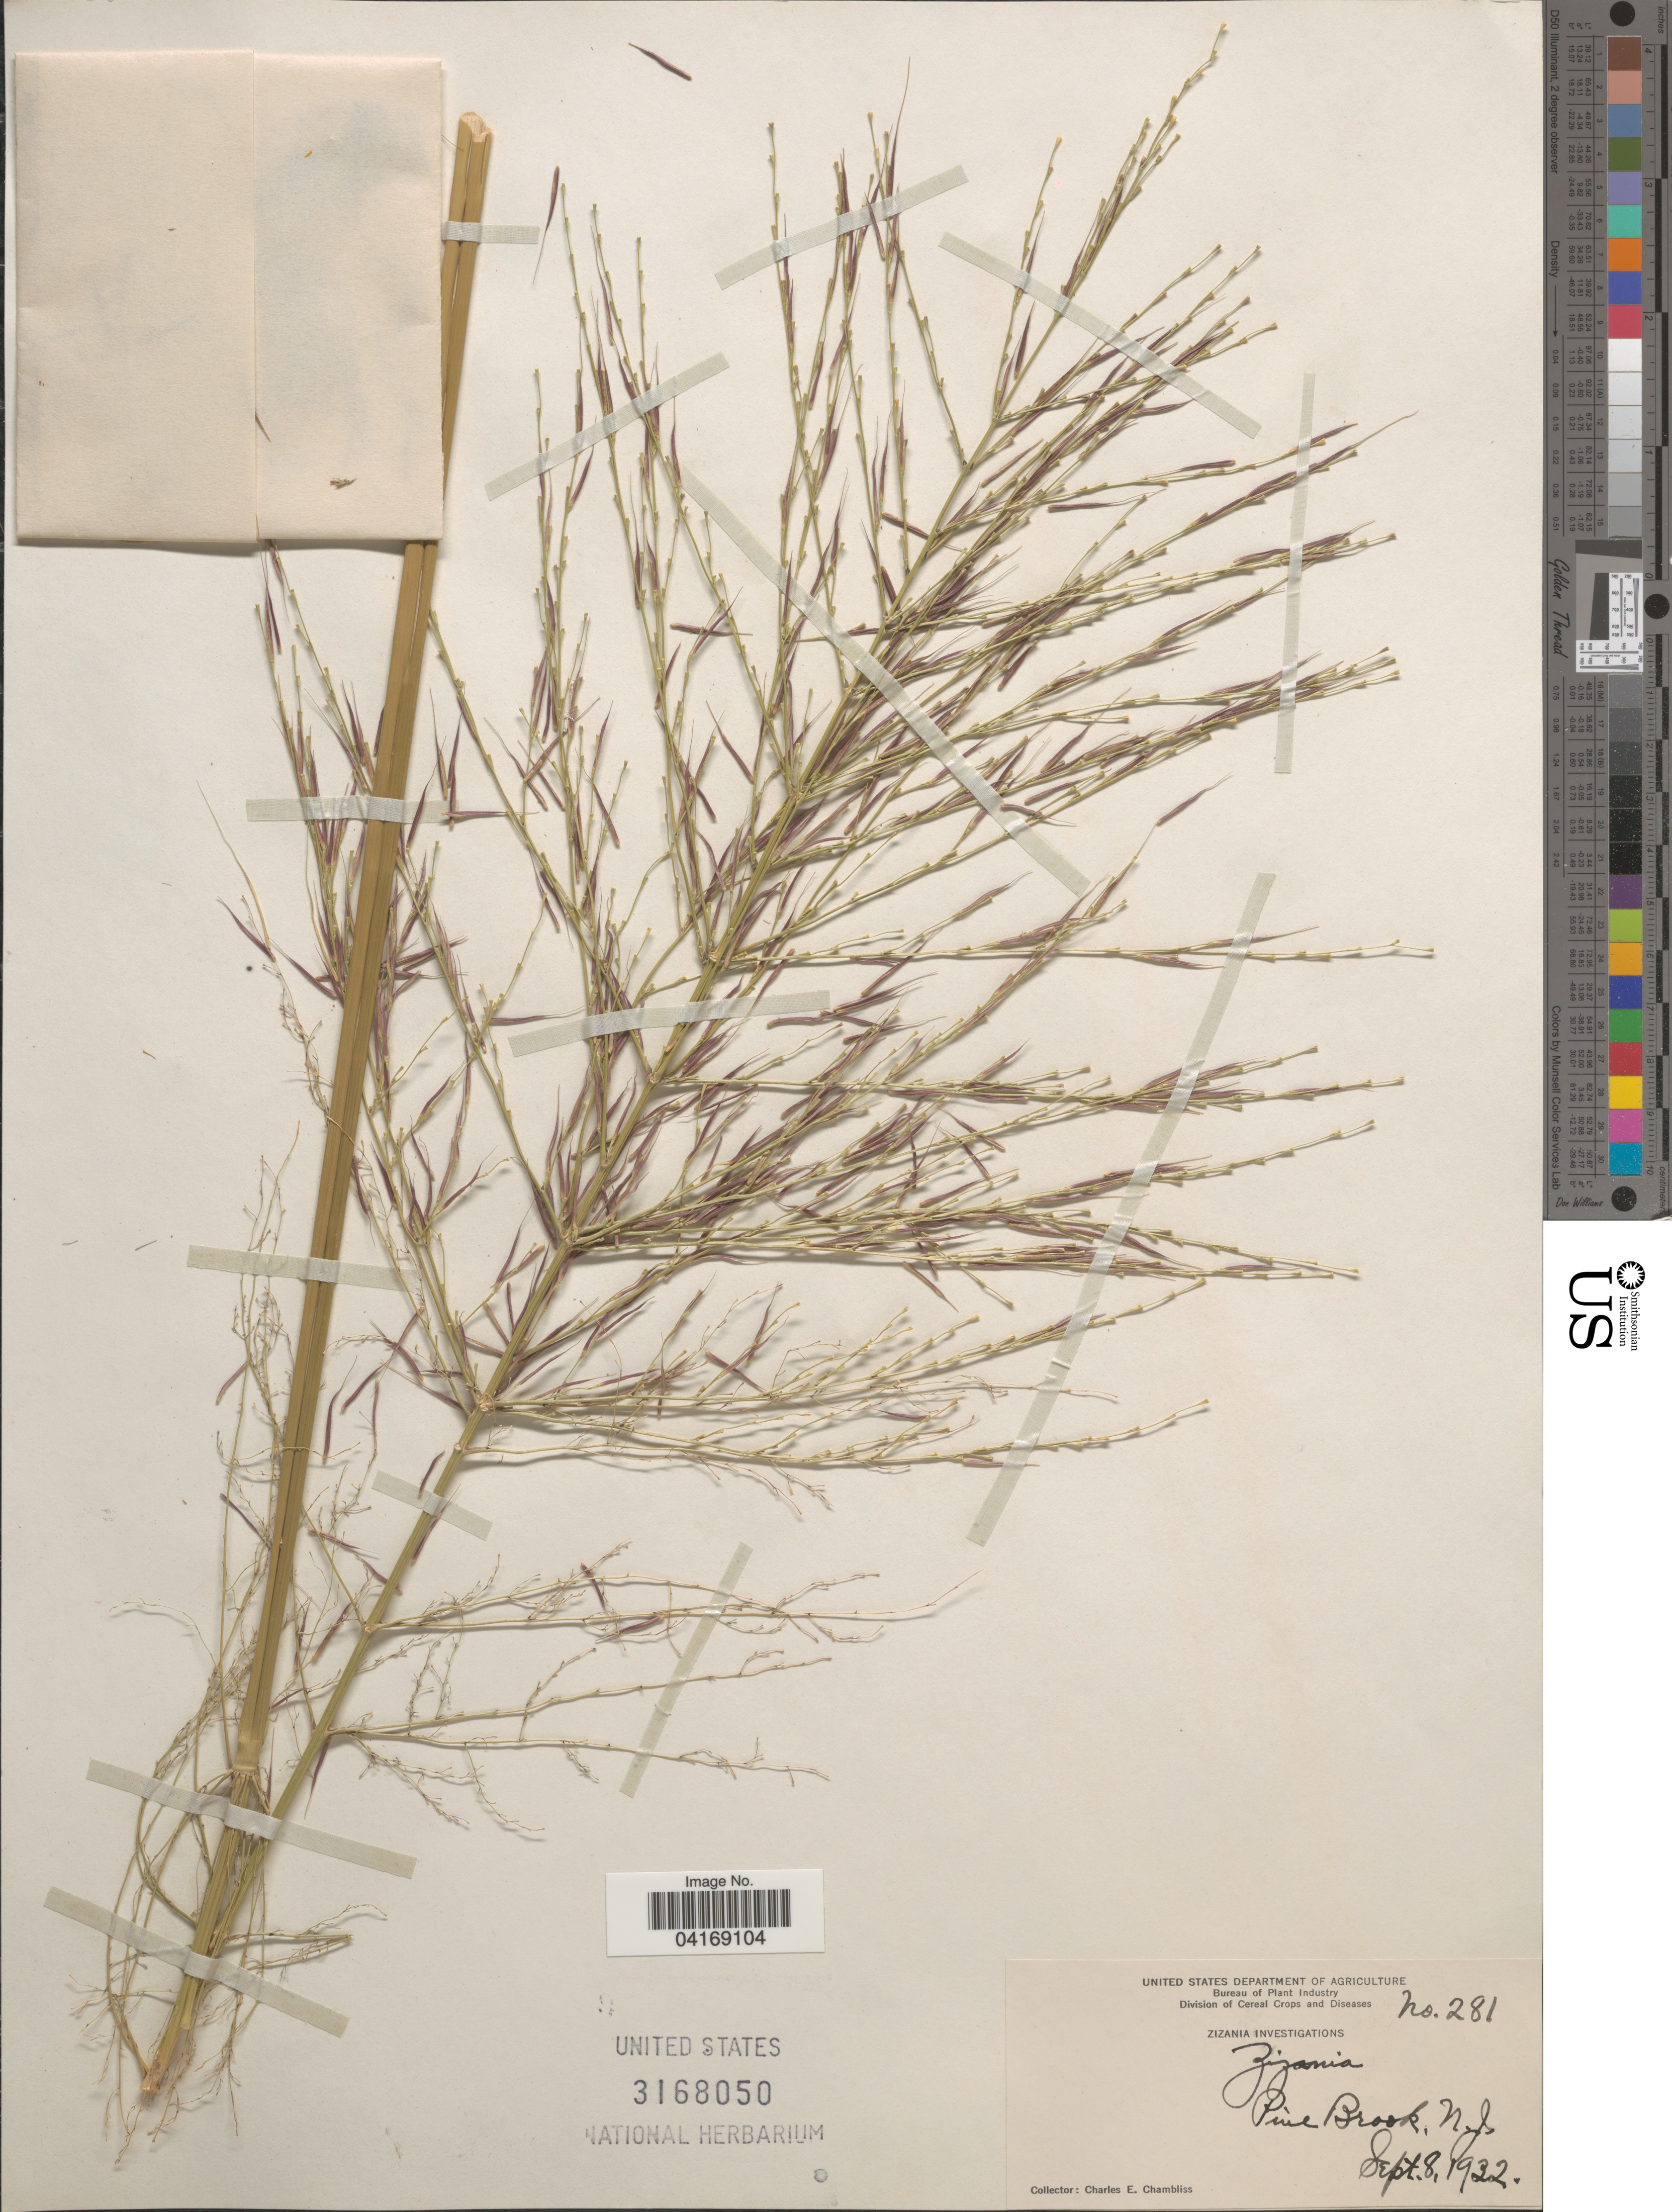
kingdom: Plantae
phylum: Tracheophyta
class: Liliopsida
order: Poales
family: Poaceae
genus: Zizania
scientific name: Zizania sp.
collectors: C. Chambliss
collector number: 281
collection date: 1932-09-08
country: United States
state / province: New Jersey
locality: Pine Brook.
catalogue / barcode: US 3168050